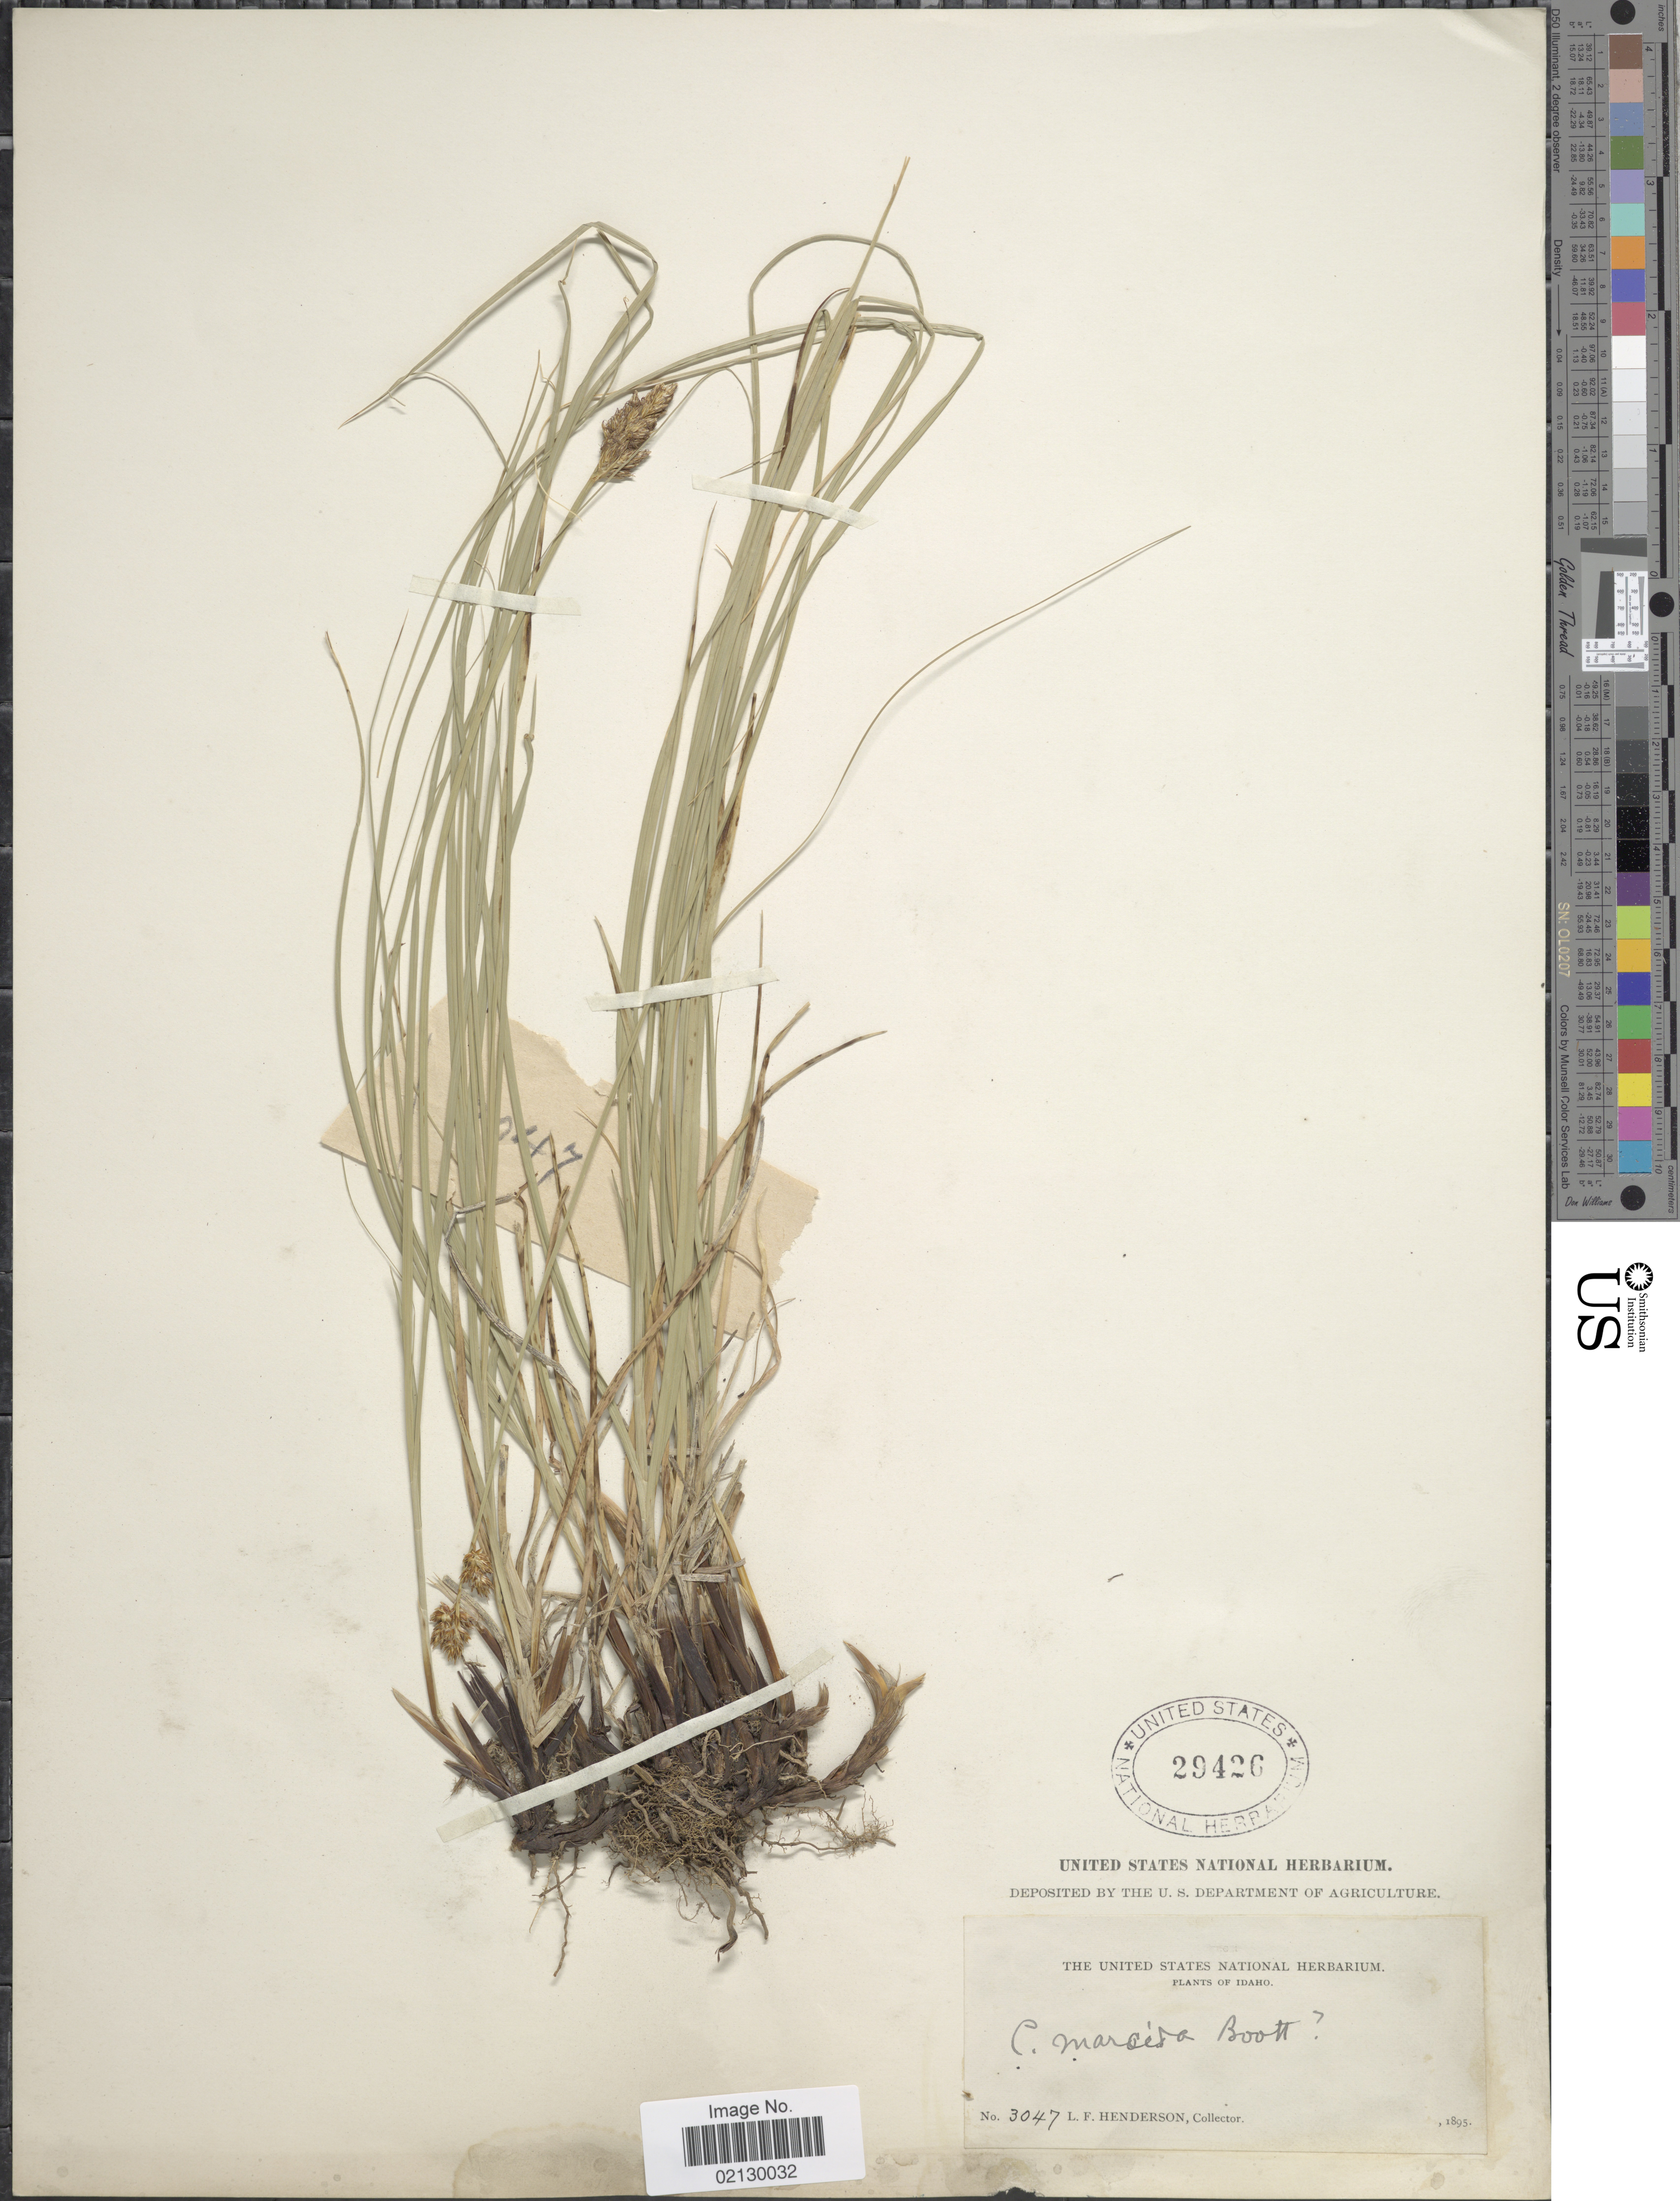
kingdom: Plantae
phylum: Tracheophyta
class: Liliopsida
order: Poales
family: Cyperaceae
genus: Carex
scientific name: Carex praegracilis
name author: W. Boott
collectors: L. Henderson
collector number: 3047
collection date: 1895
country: United States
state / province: Idaho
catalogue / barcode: US 29426